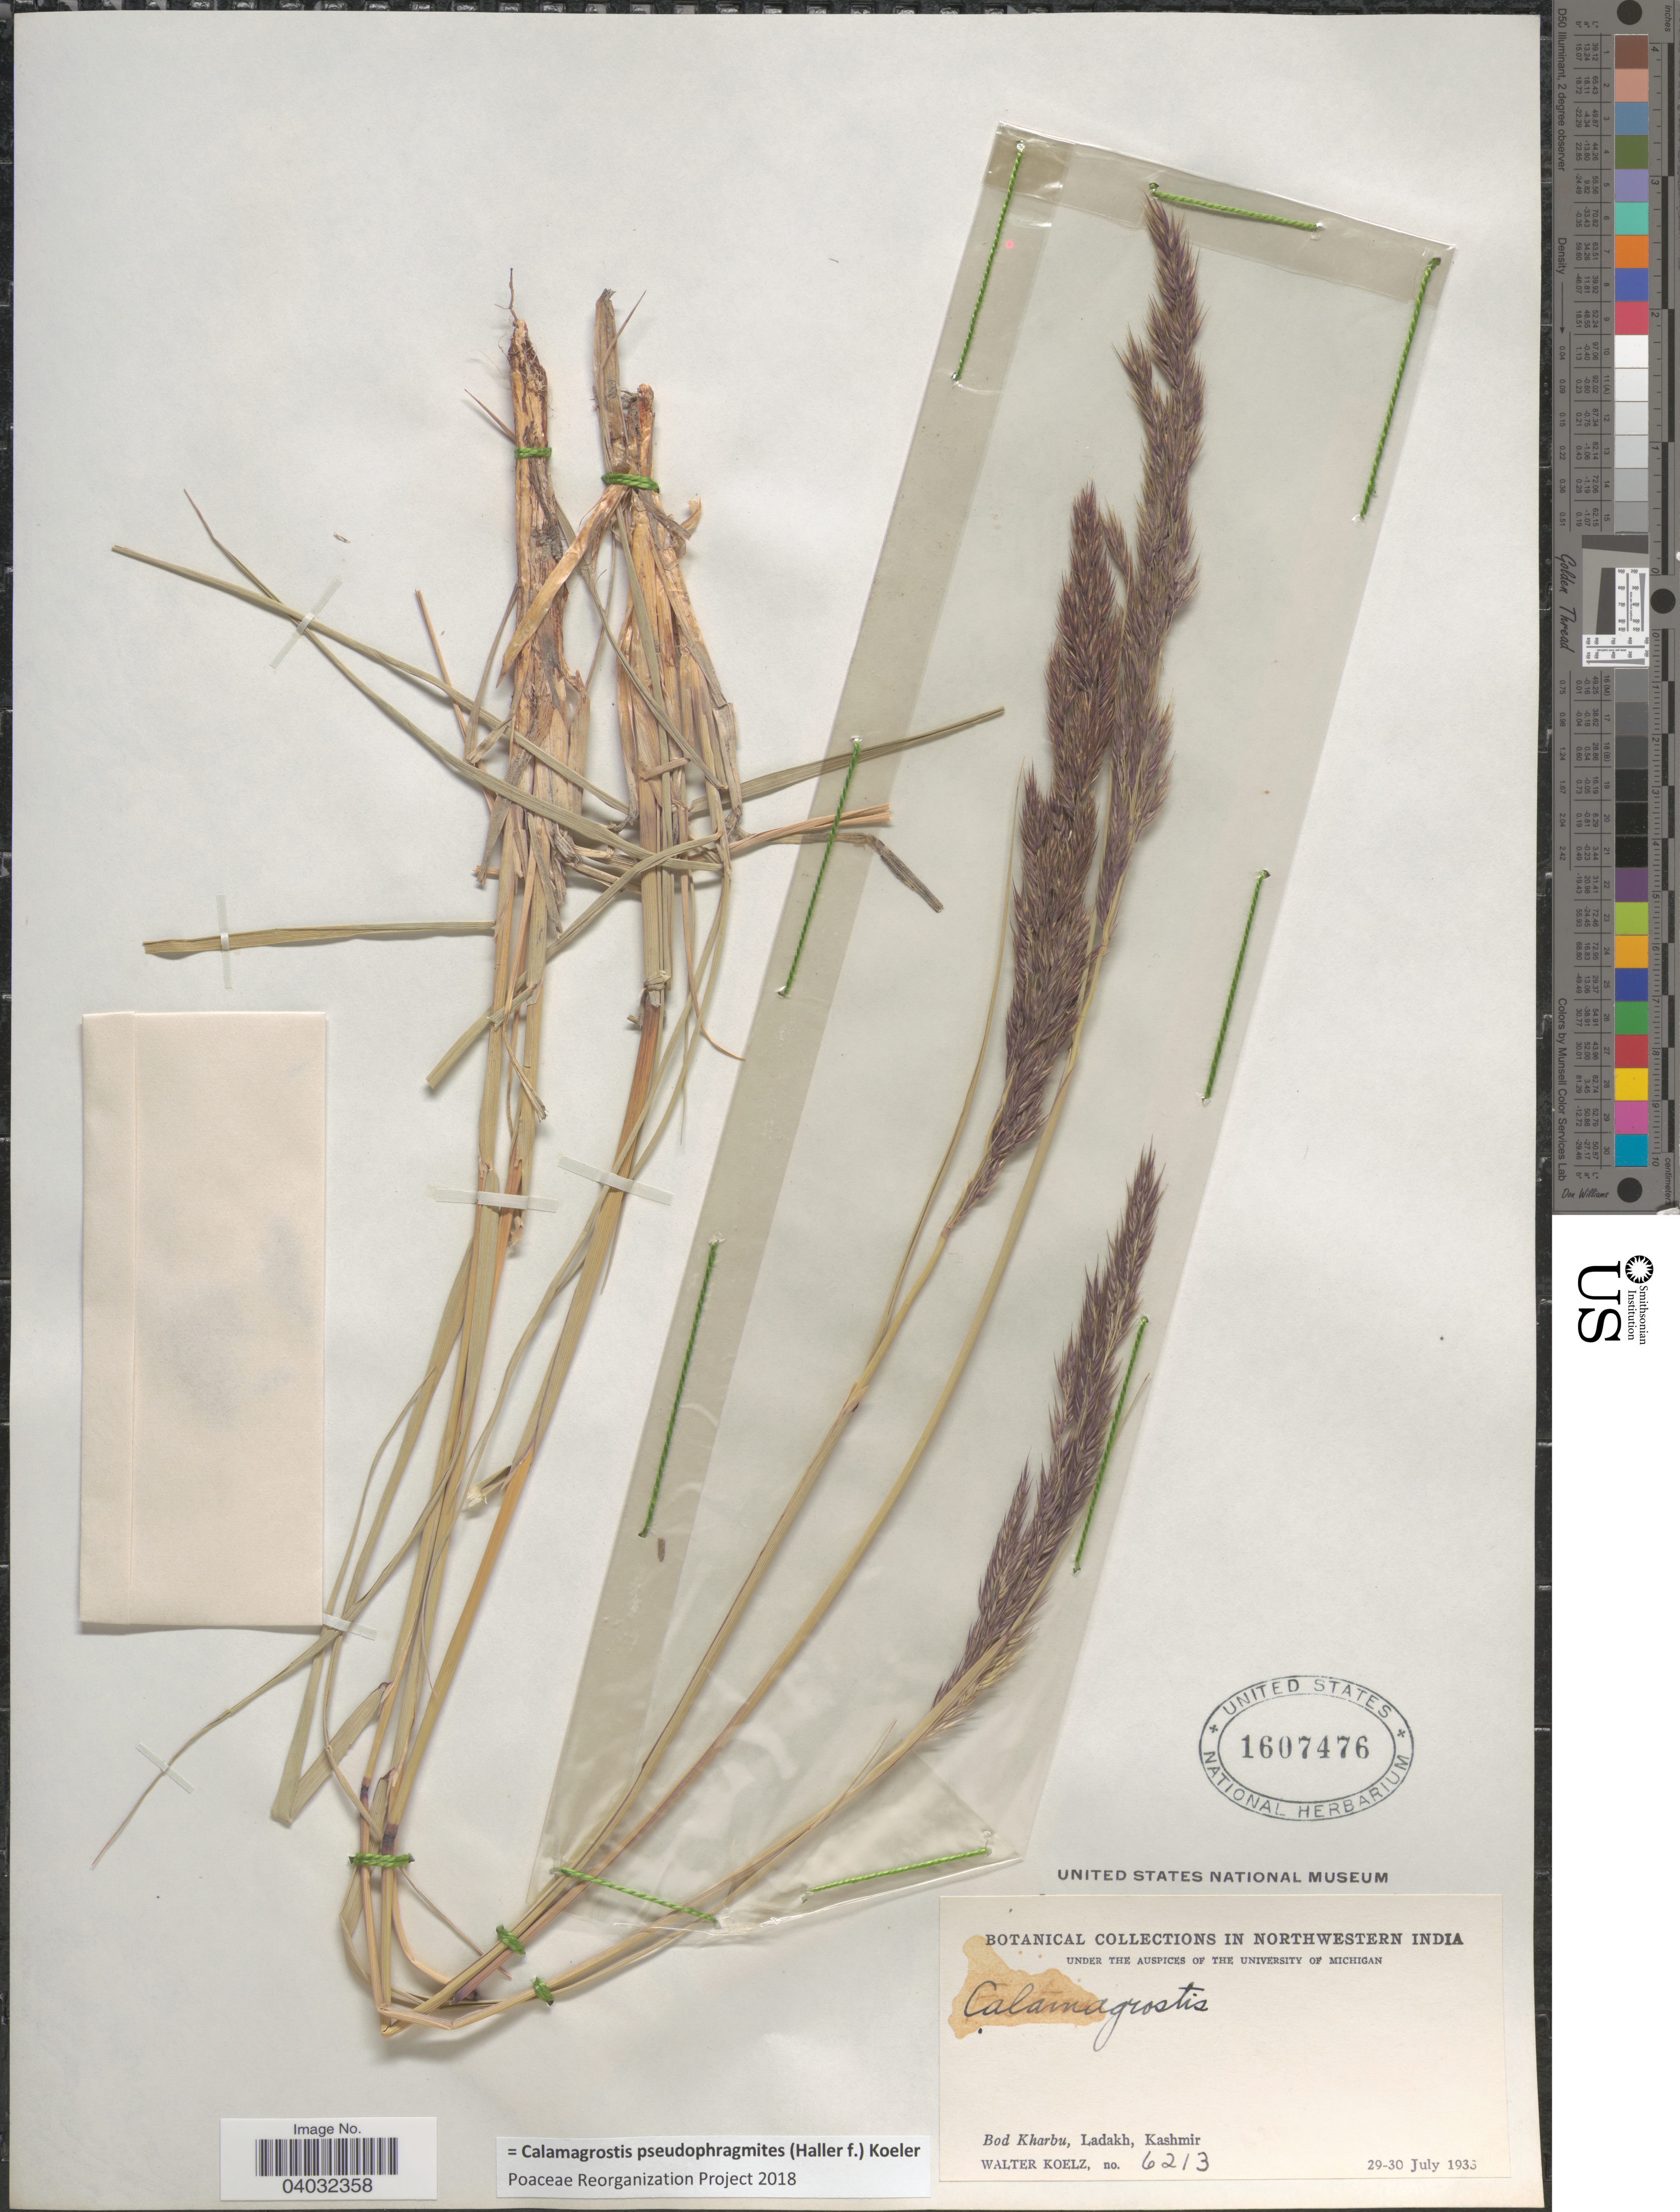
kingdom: Plantae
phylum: Tracheophyta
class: Liliopsida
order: Poales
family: Poaceae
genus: Calamagrostis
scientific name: Calamagrostis pseudophragmites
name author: (Haller f.) Koeler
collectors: W. N. Koelz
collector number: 6213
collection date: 1933-07-29/1933-07-30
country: India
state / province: Jammu and Kashmir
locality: Northwestern India. Bod Kharbu, Ladakh, Kashmir.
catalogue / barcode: US 1607476